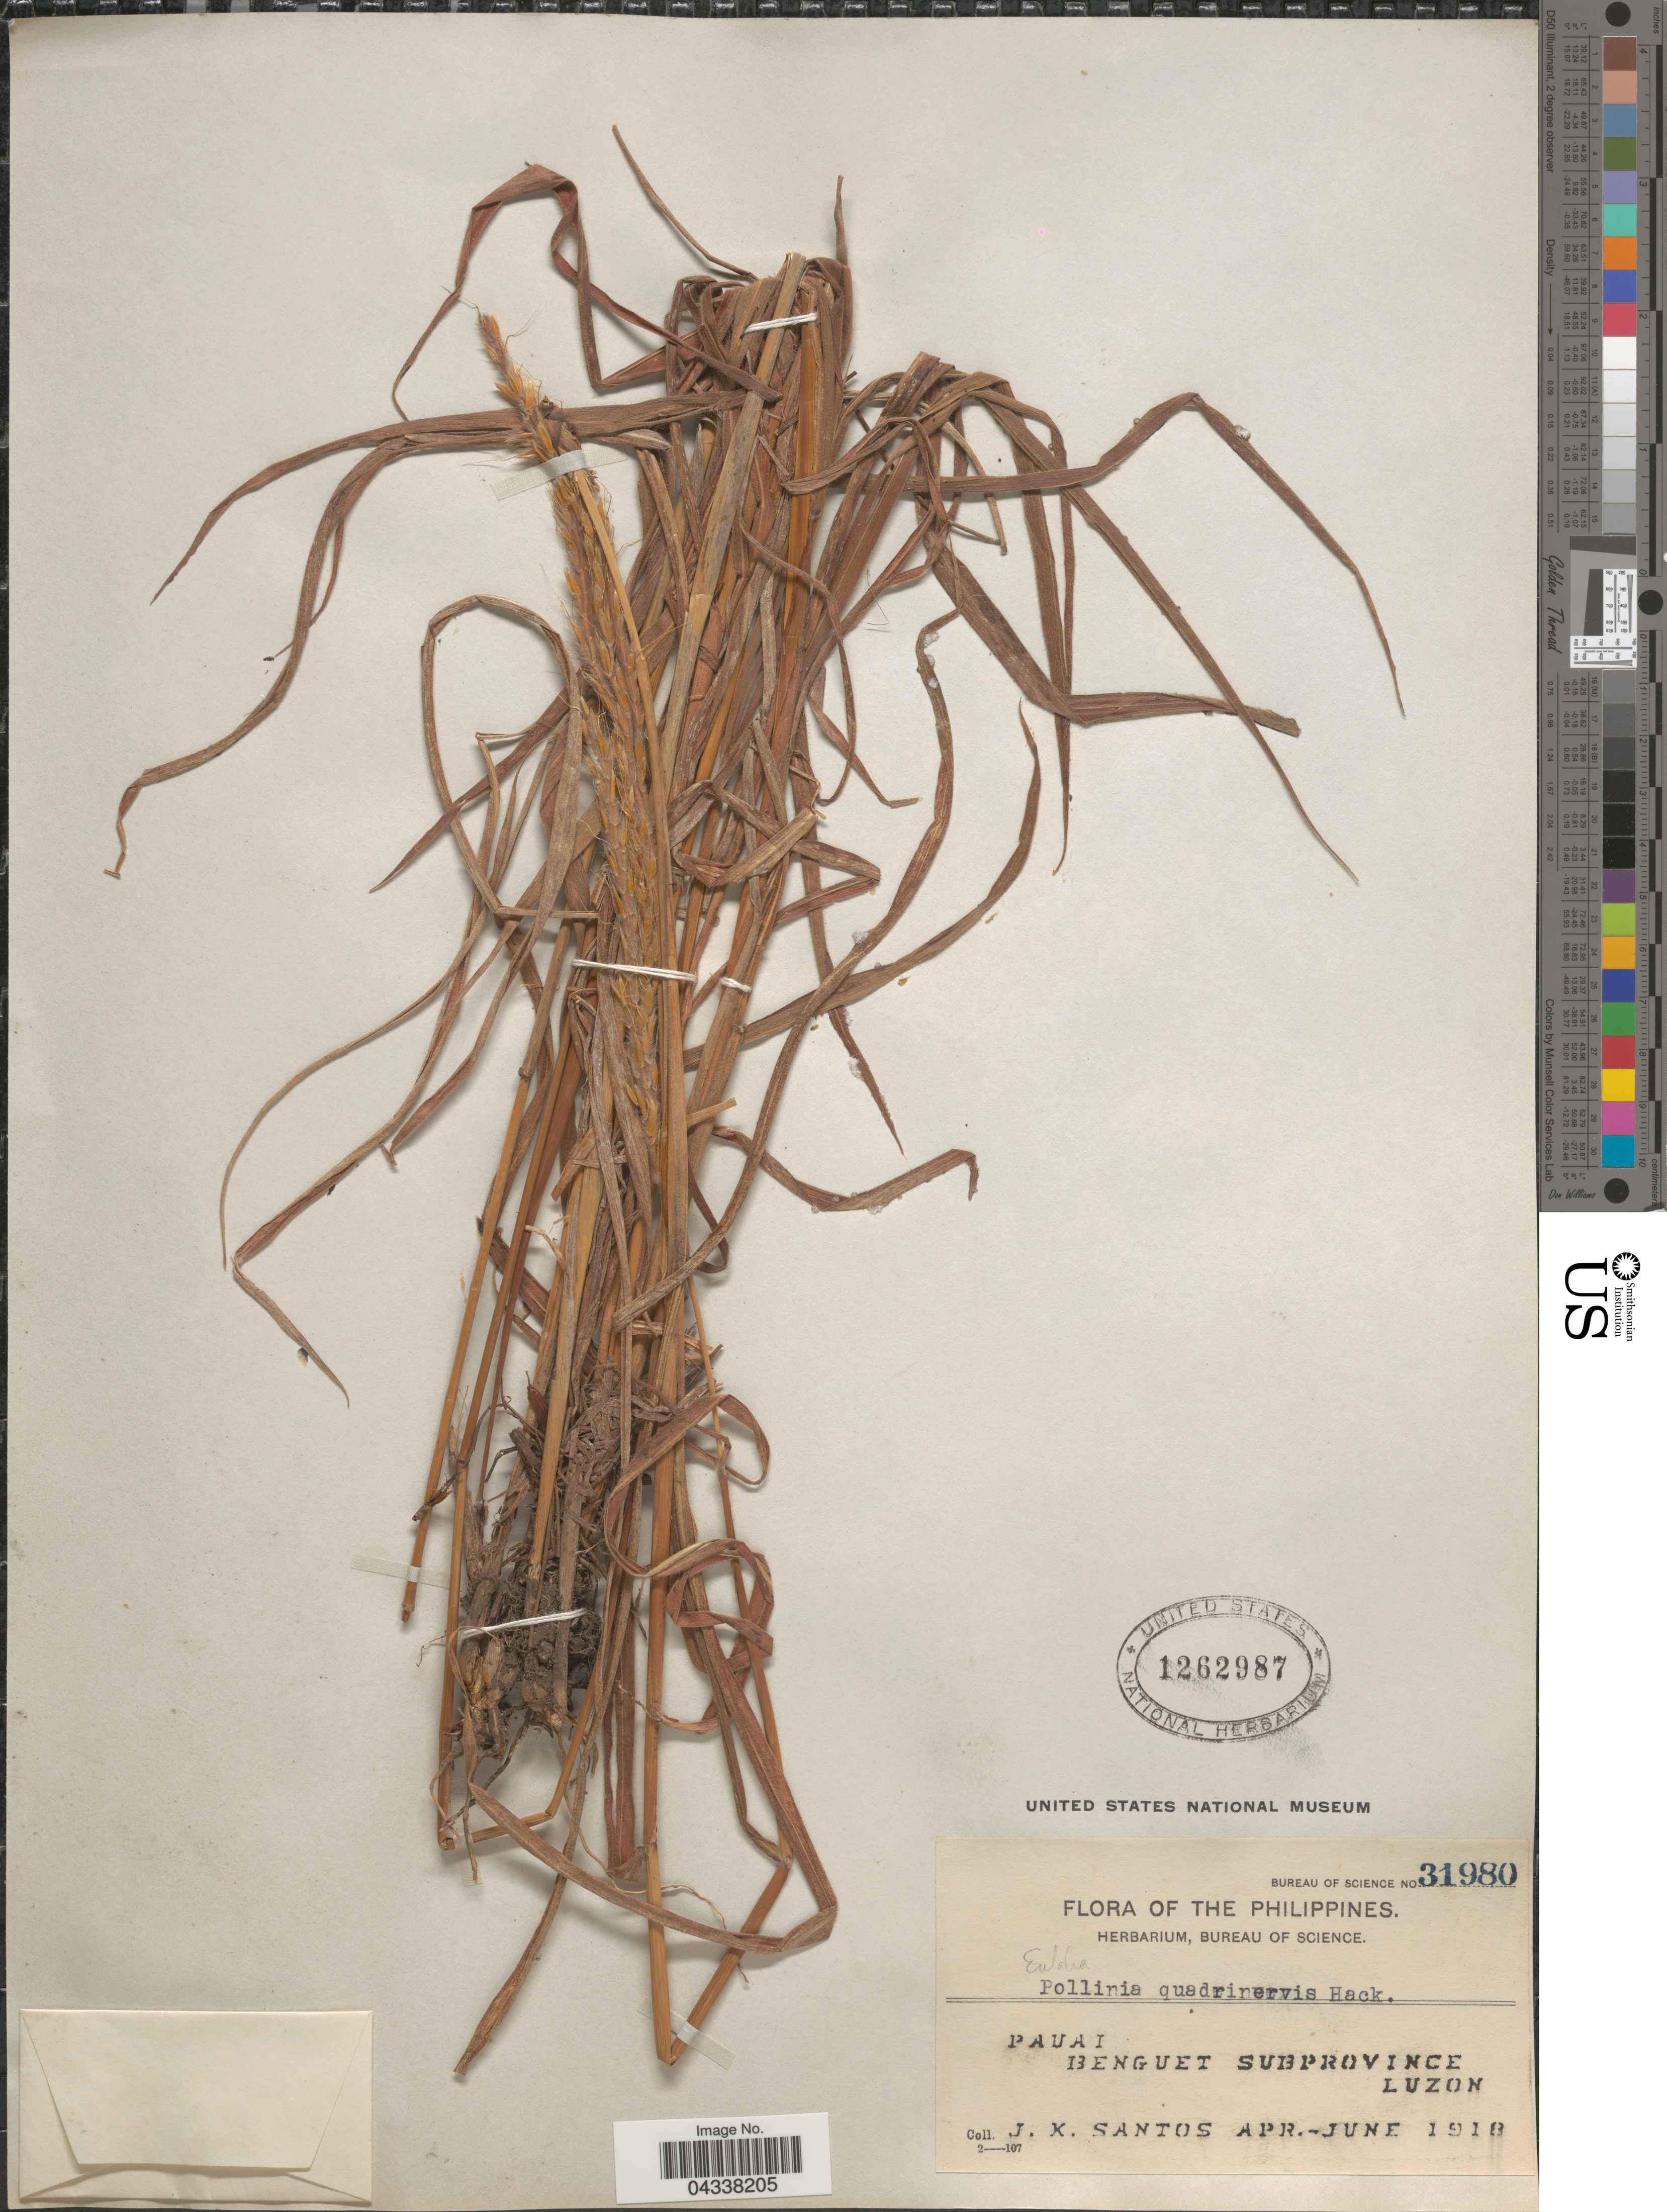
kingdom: Plantae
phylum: Tracheophyta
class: Liliopsida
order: Poales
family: Poaceae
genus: Pseudopogonatherum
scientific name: Pseudopogonatherum quadrinerve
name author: (Hack.) Ohwi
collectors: J. K. Santos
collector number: Bureau of Science 31980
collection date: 1918-04/1918-06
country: Philippines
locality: Pauai. Benguet Subprovince. Luzon.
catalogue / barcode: US 1262987